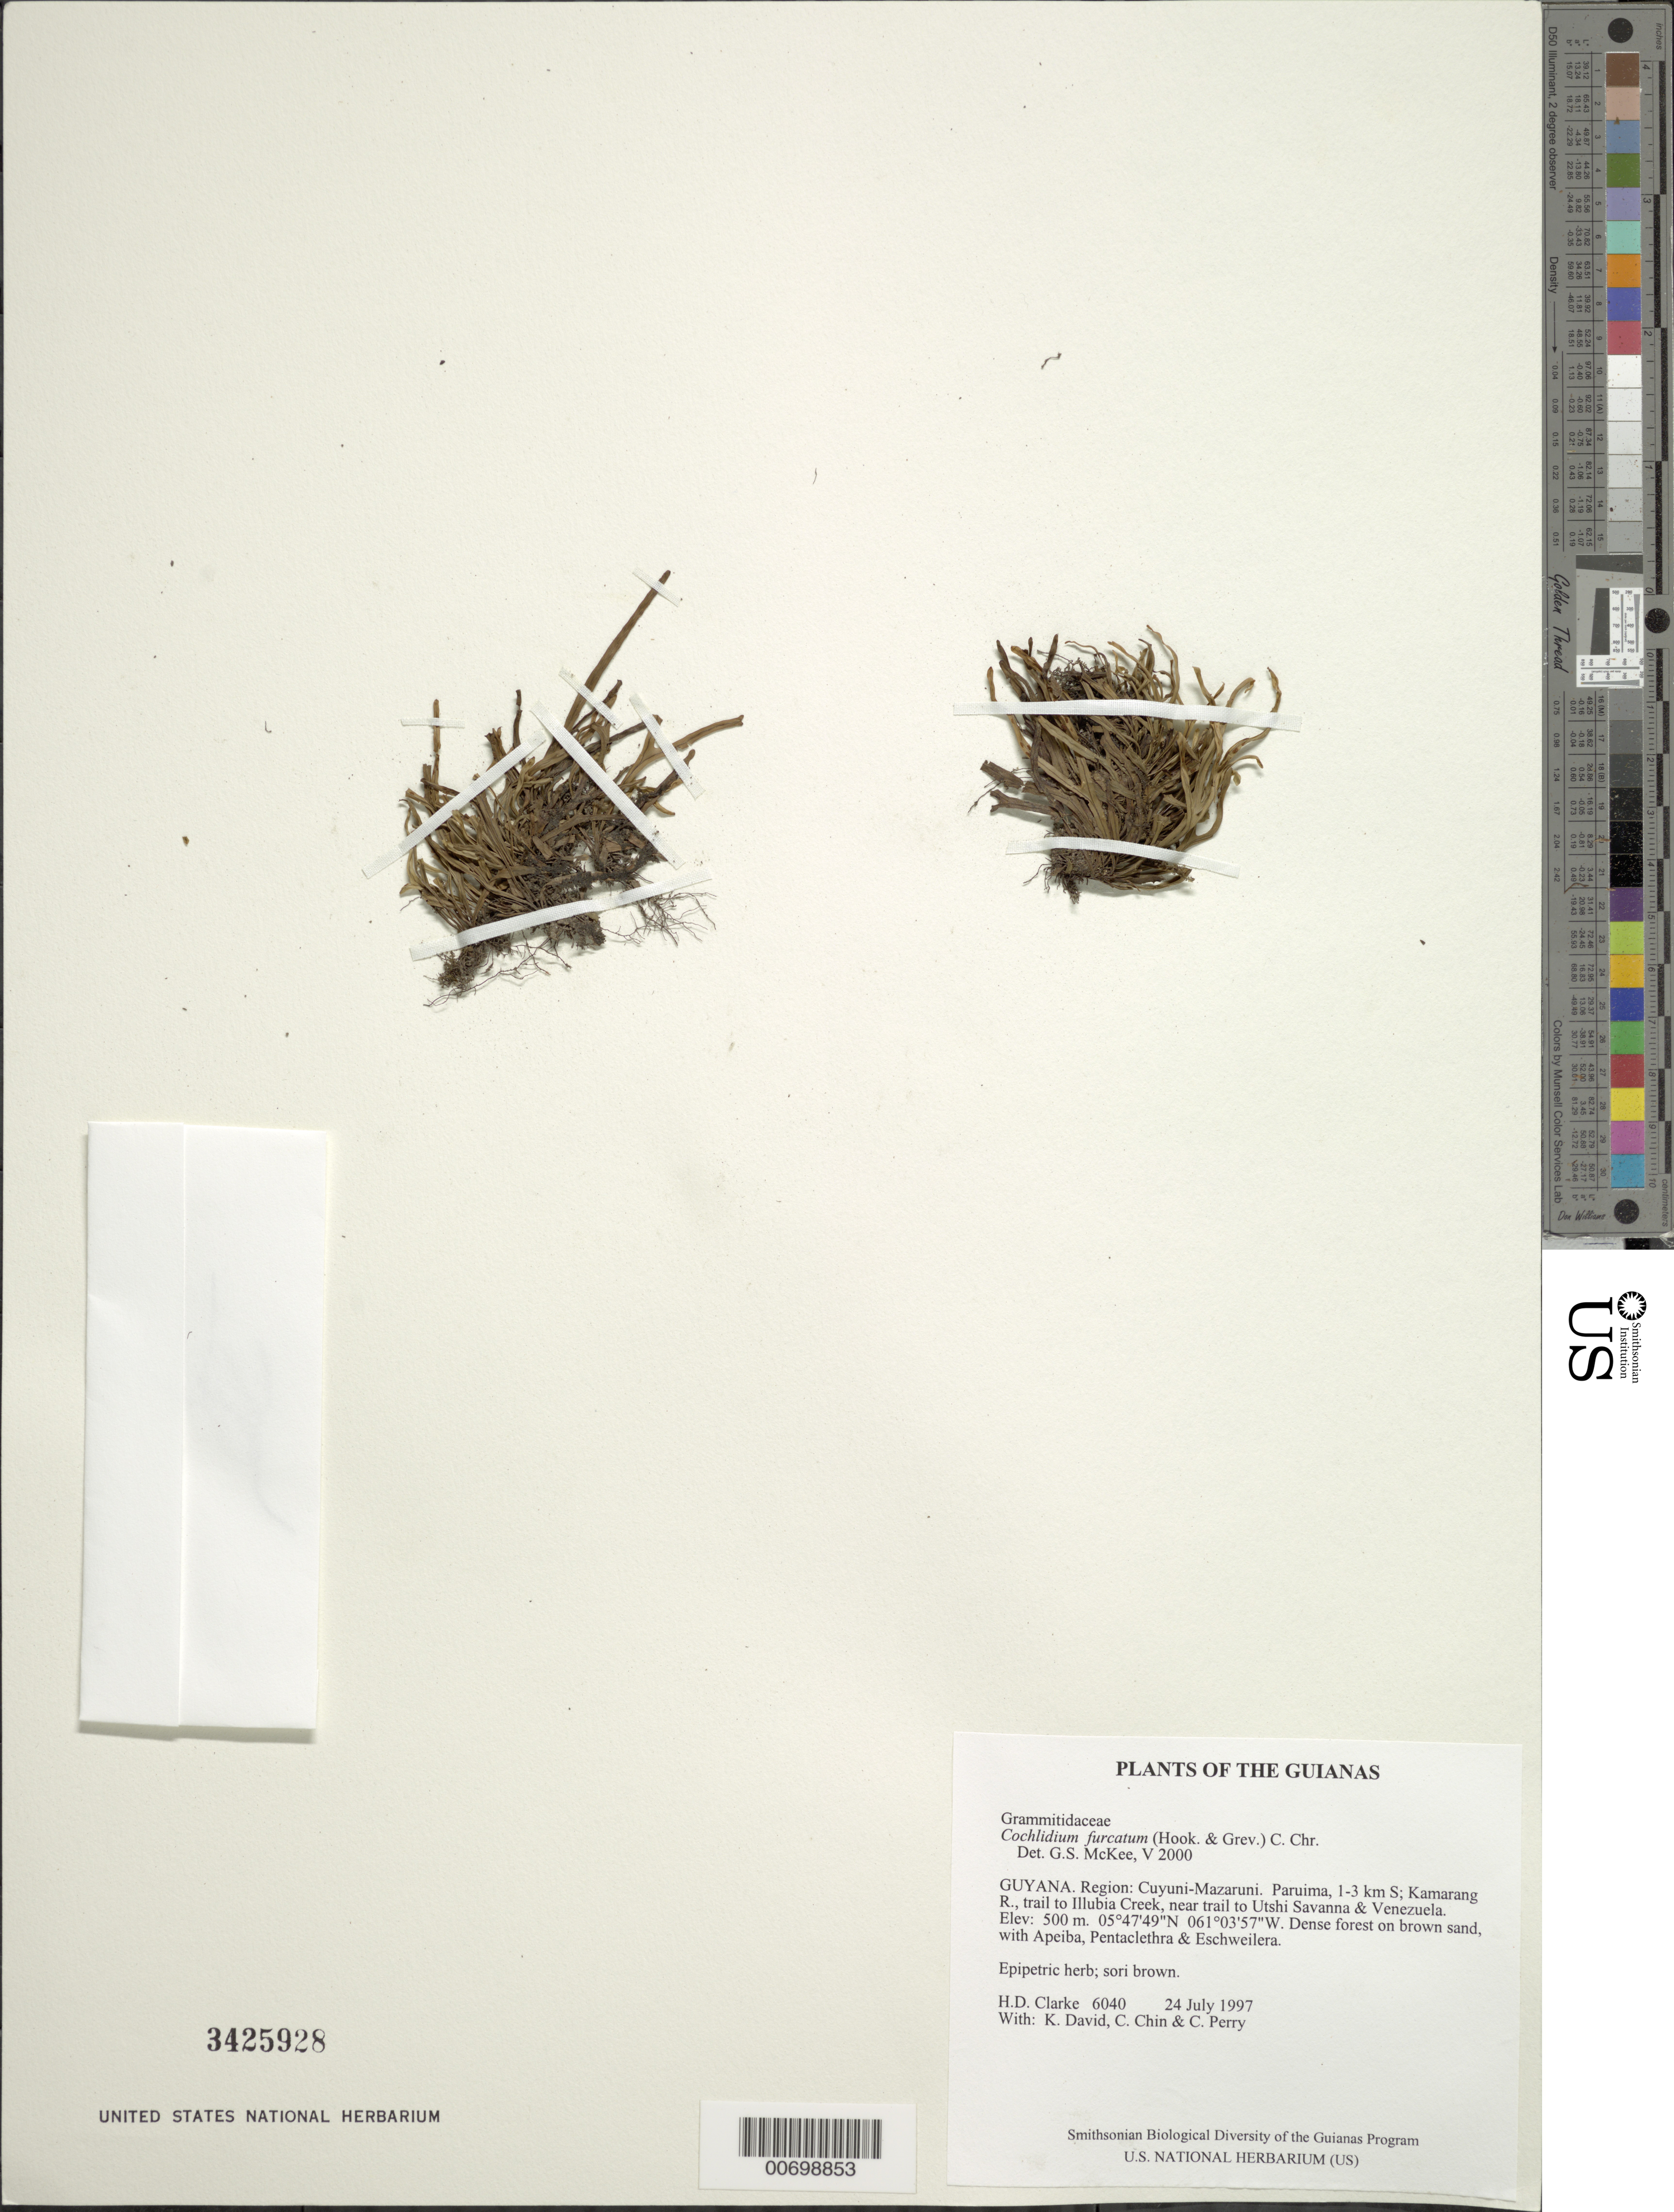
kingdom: Plantae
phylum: Tracheophyta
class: Polypodiopsida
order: Polypodiales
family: Polypodiaceae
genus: Cochlidium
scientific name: Cochlidium furcatum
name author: (Hook. & Grev.) C. Chr.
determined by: McKee, G. S., (US), NMNH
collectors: H. D. Clarke, K. David, C. Chin & C. Perry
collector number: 6040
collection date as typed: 24 July 1997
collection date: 1997-07-24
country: Guyana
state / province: Cuyuni-Mazaruni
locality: Paruima, 1-3 km S; Kamarang R., trail to Illubia Creek, near trail to Utshi Savanna & Venezuela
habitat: Dense forest on brown sand, with Apeiba, Pentaclethra & Eschweilera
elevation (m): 500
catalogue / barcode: US 3425928